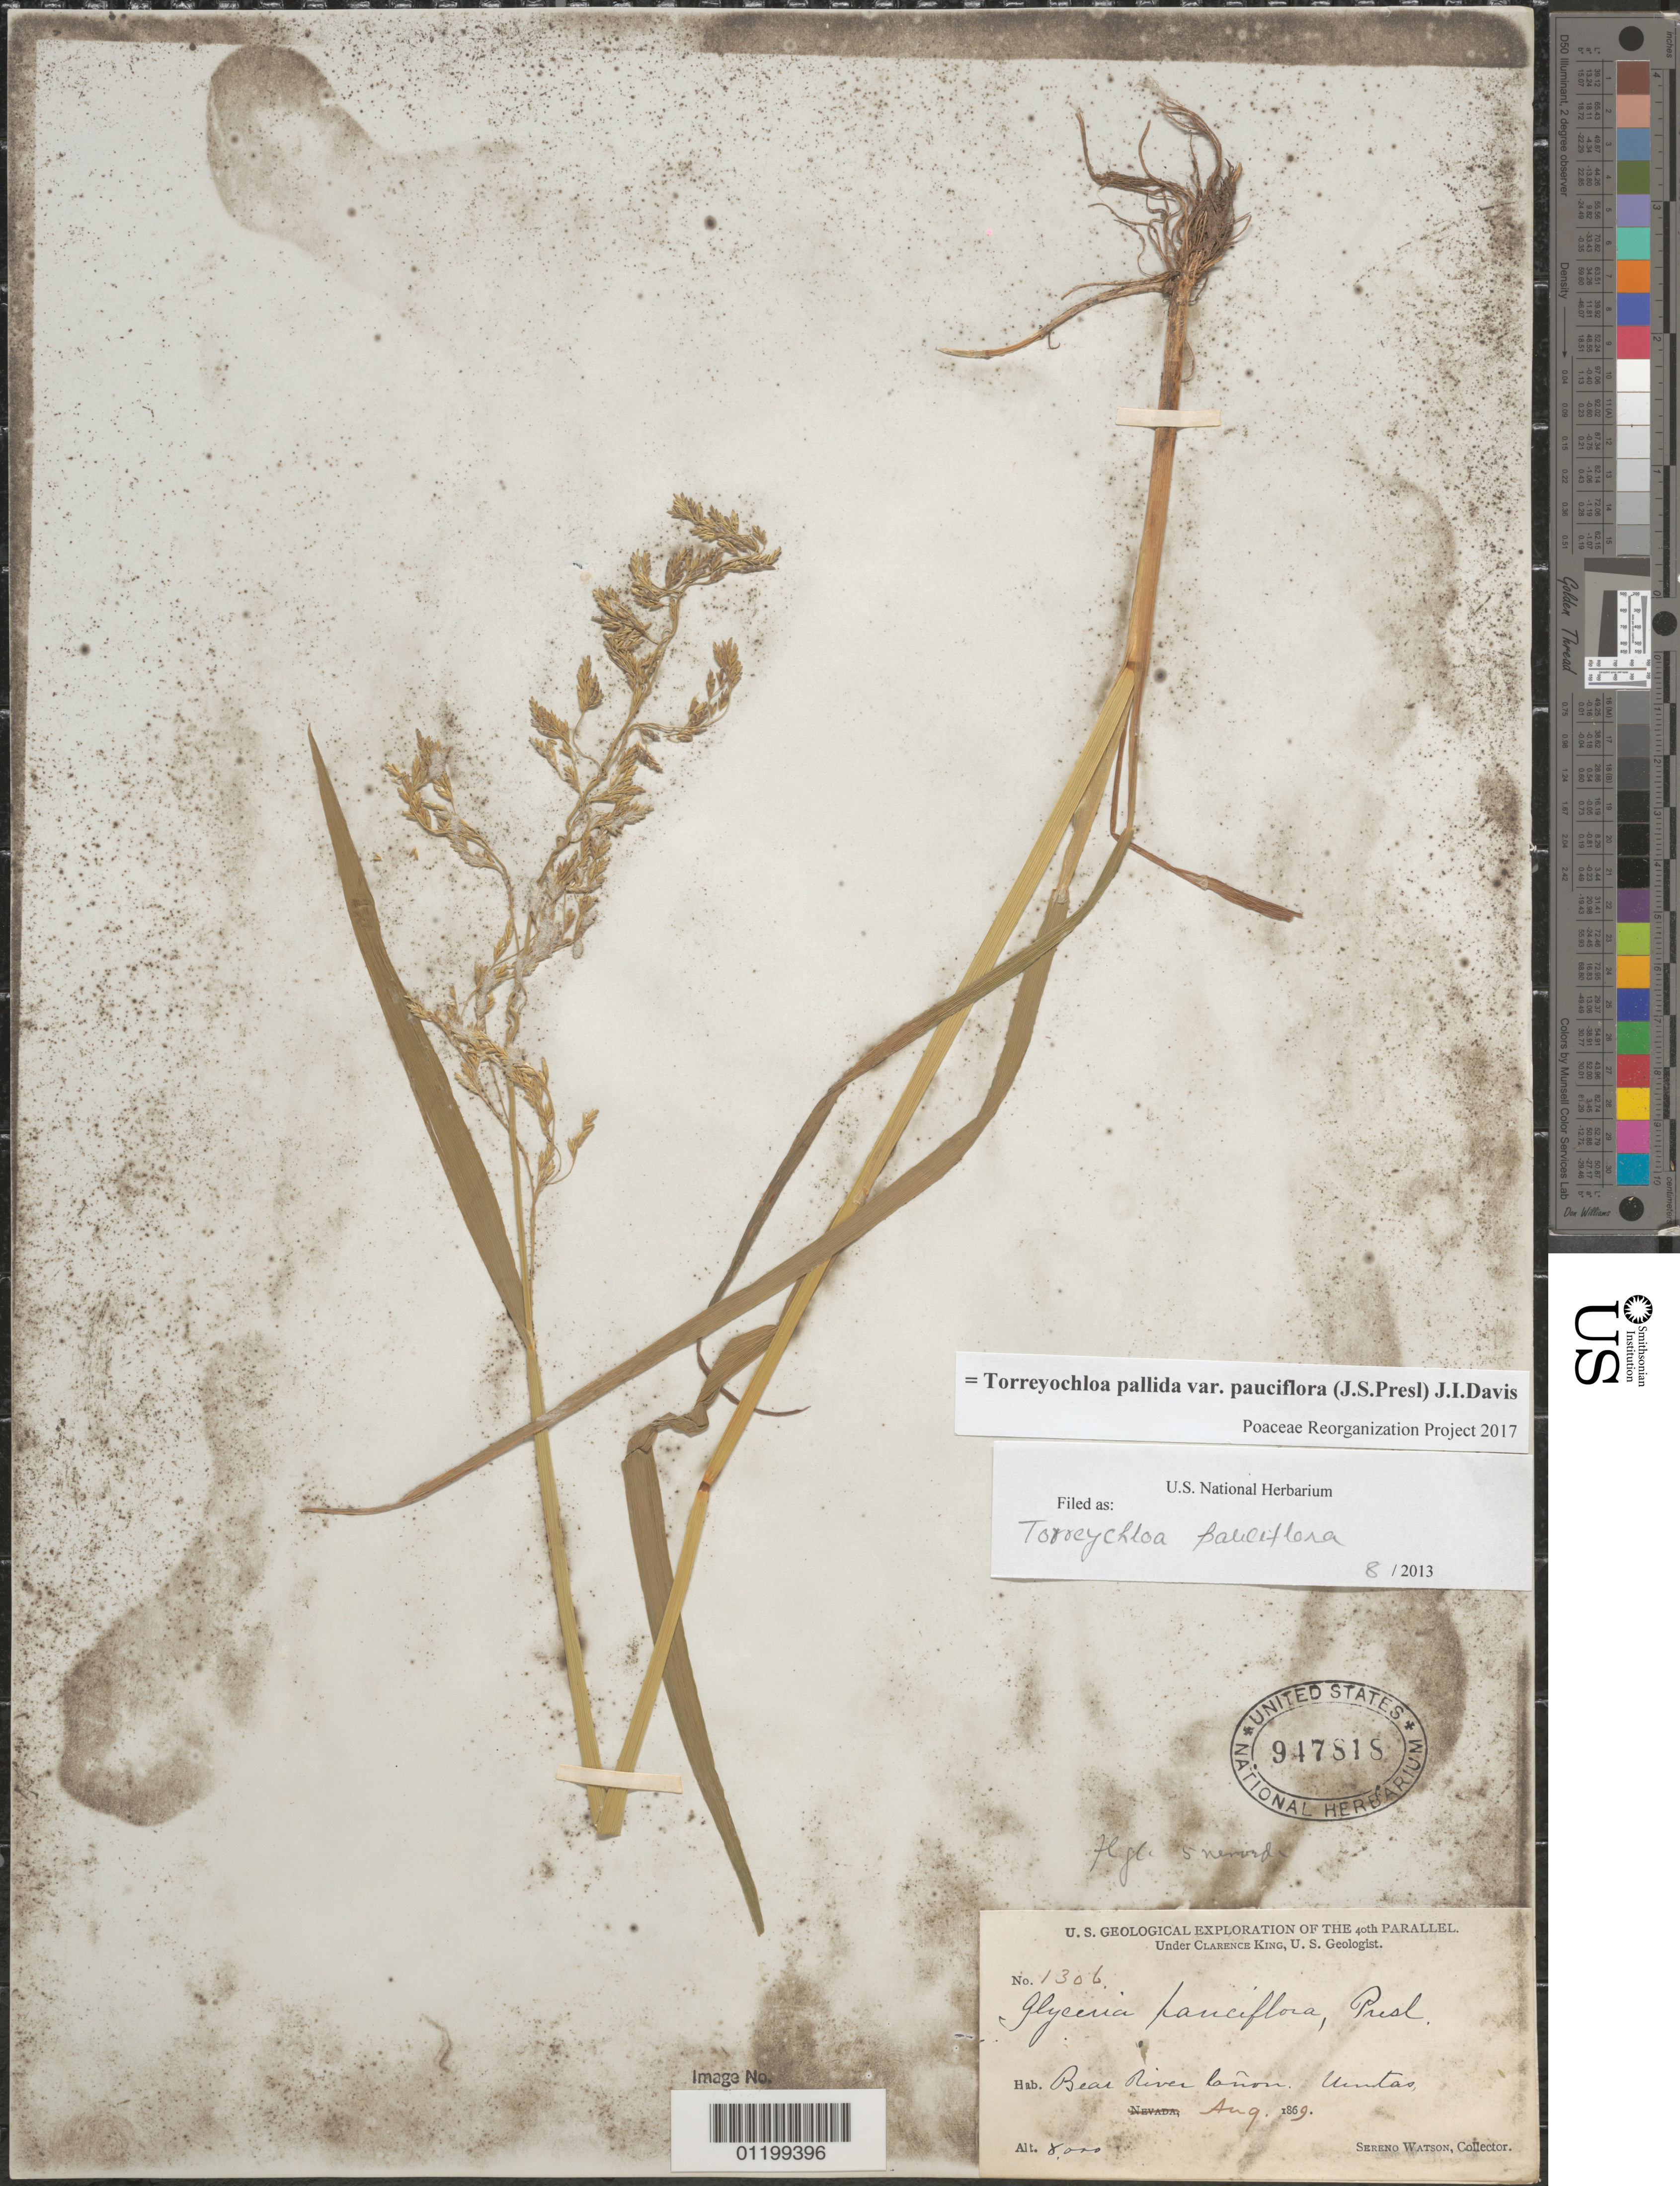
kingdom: Plantae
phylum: Tracheophyta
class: Liliopsida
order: Poales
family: Poaceae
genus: Torreyochloa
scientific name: Torreyochloa pallida var. pauciflora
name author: (J. Presl) J.I. Davis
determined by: Poaceae Reorganization Project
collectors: S. Watson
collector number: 1306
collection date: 1869-08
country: United States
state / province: Utah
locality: Bear River Canyon, Uintas.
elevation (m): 2438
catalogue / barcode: US 947818